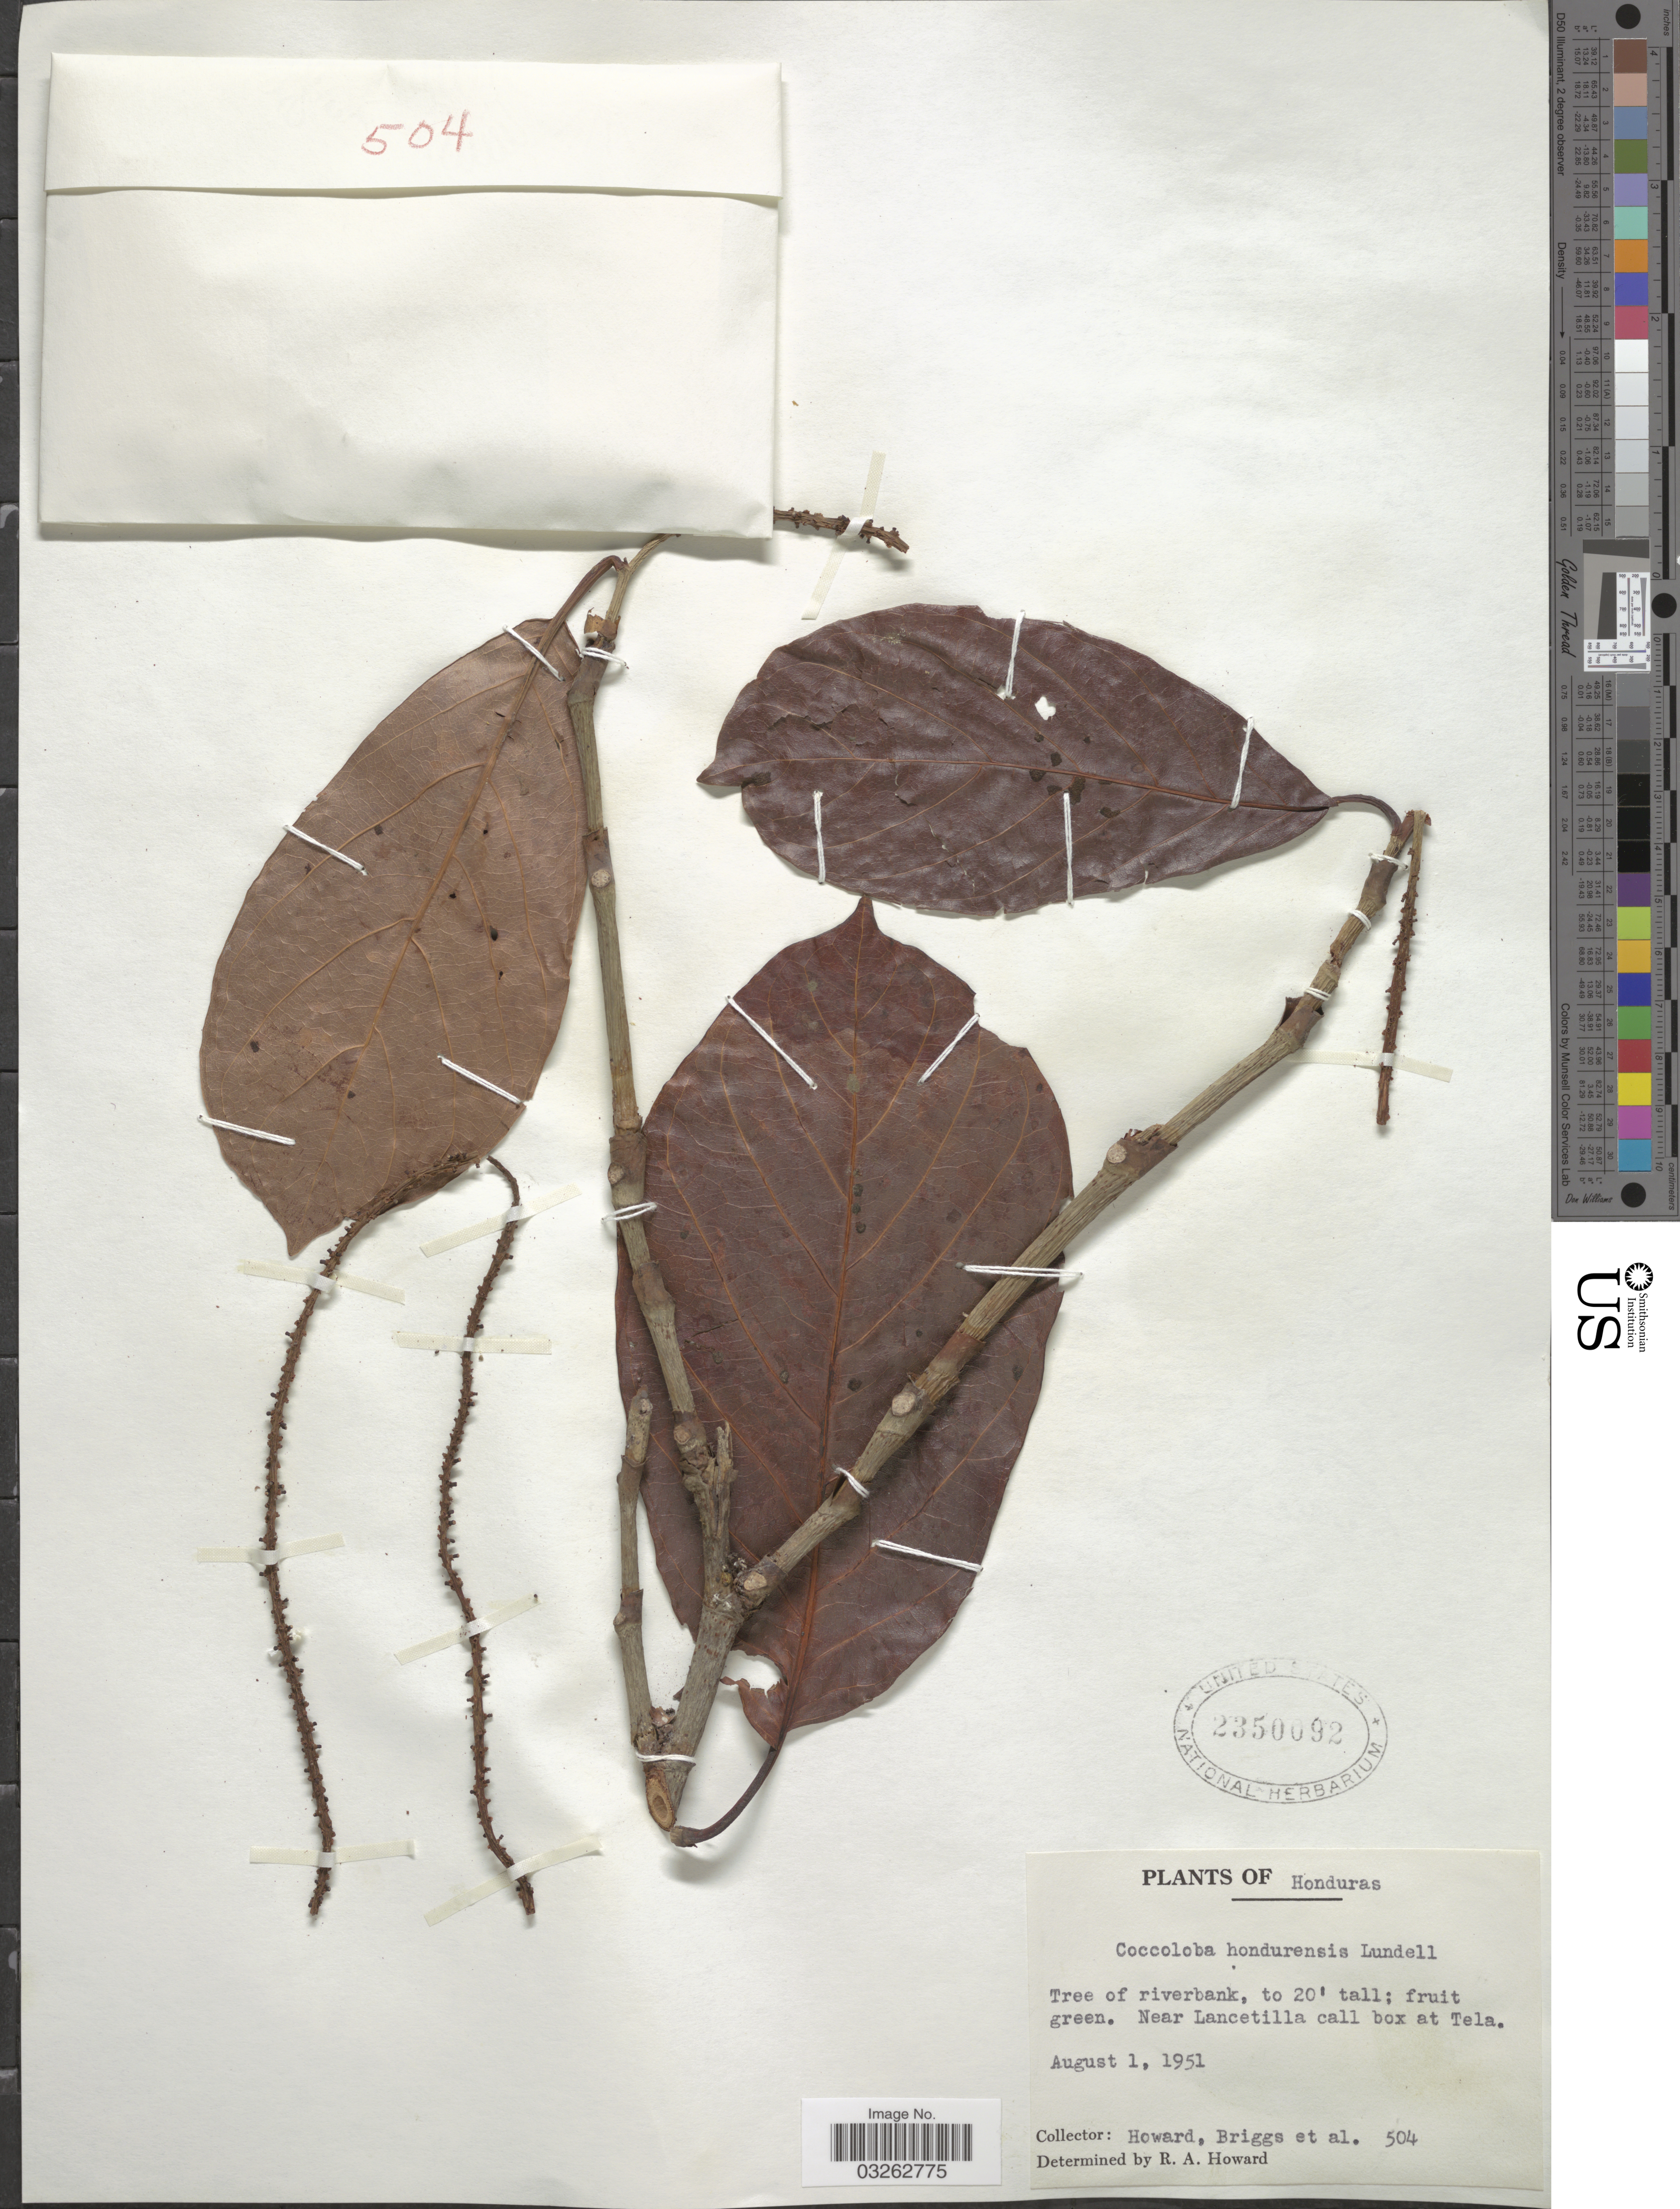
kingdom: Plantae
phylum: Tracheophyta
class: Magnoliopsida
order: Caryophyllales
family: Polygonaceae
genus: Coccoloba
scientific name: Coccoloba hondurensis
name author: Lundell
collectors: -. Howard, Briggs & et al.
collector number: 504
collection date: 1951-08-01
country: Honduras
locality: Near Lancetilla call box at Tela.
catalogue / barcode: US 2350092